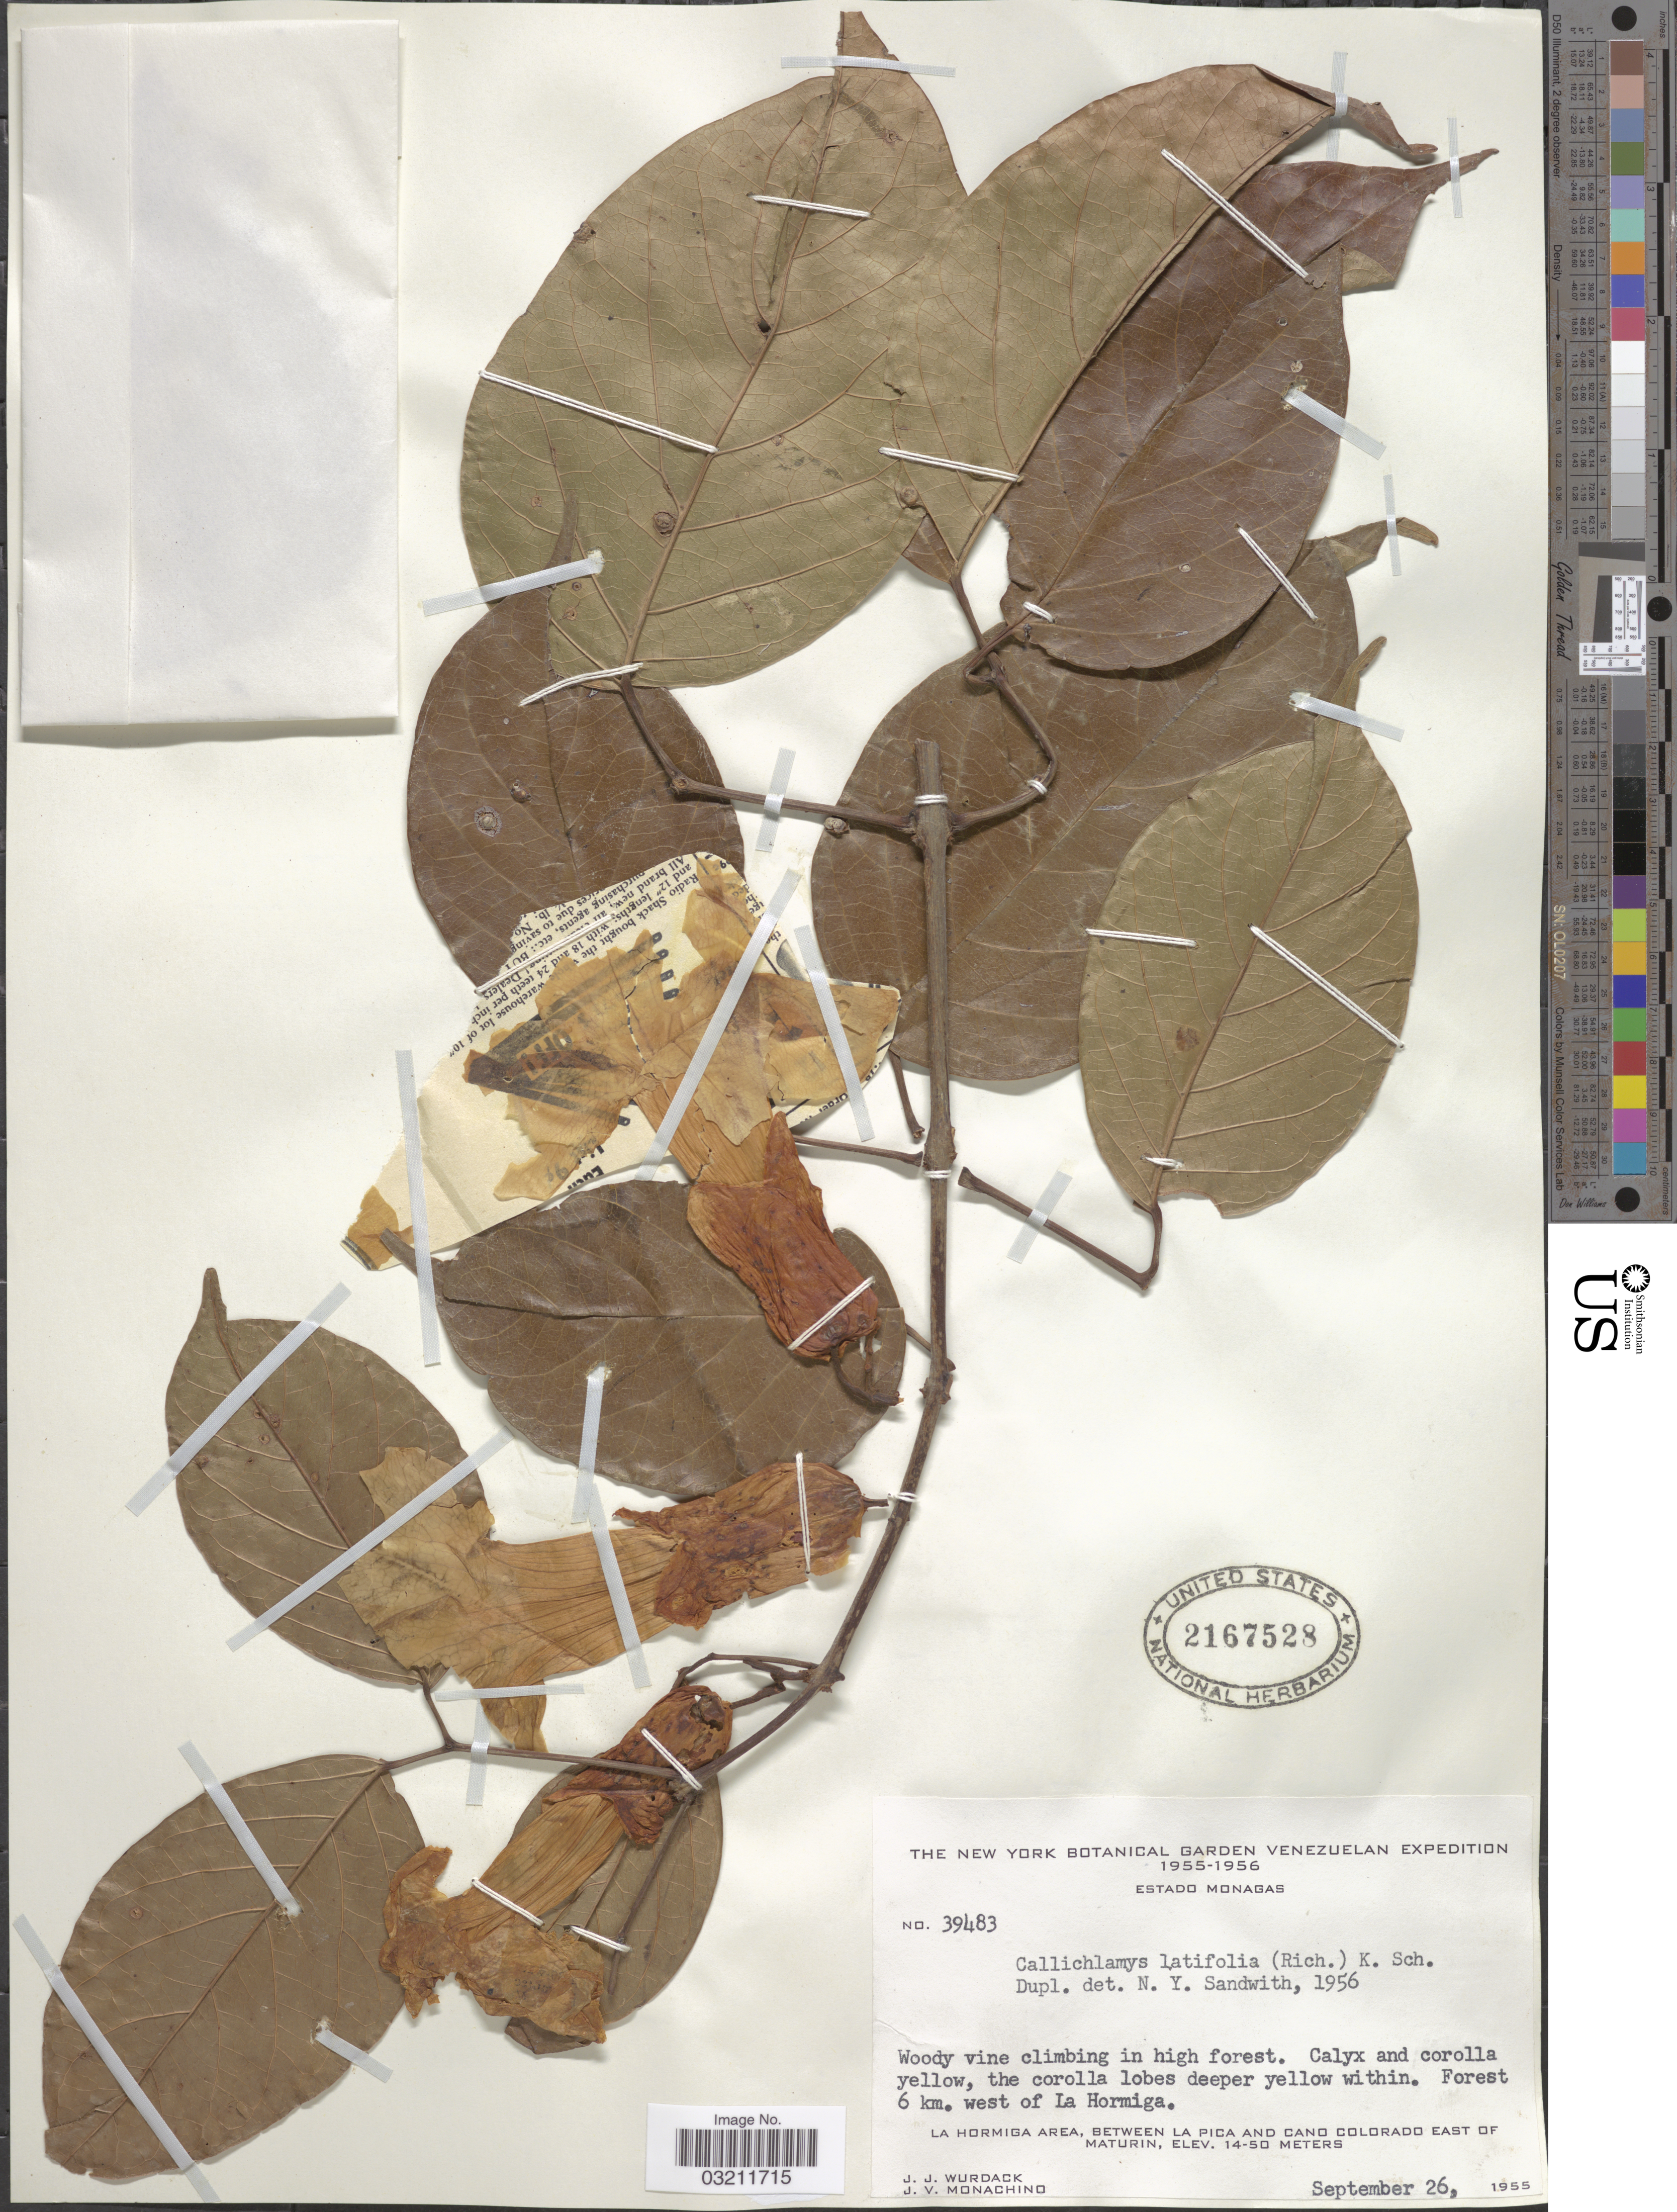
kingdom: Plantae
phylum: Tracheophyta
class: Magnoliopsida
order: Lamiales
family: Bignoniaceae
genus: Callichlamys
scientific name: Callichlamys latifolia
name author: (Rich.) K. Schum.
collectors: J. J. Wurdack & J. V. Monachino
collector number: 39483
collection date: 1955-09-26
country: Venezuela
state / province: Monagas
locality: Forest 6 km. west of La Hormiga. La Hormiga Area, between La Pica and Cano Colorado east of Maturin.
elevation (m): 14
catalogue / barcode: US 2167528